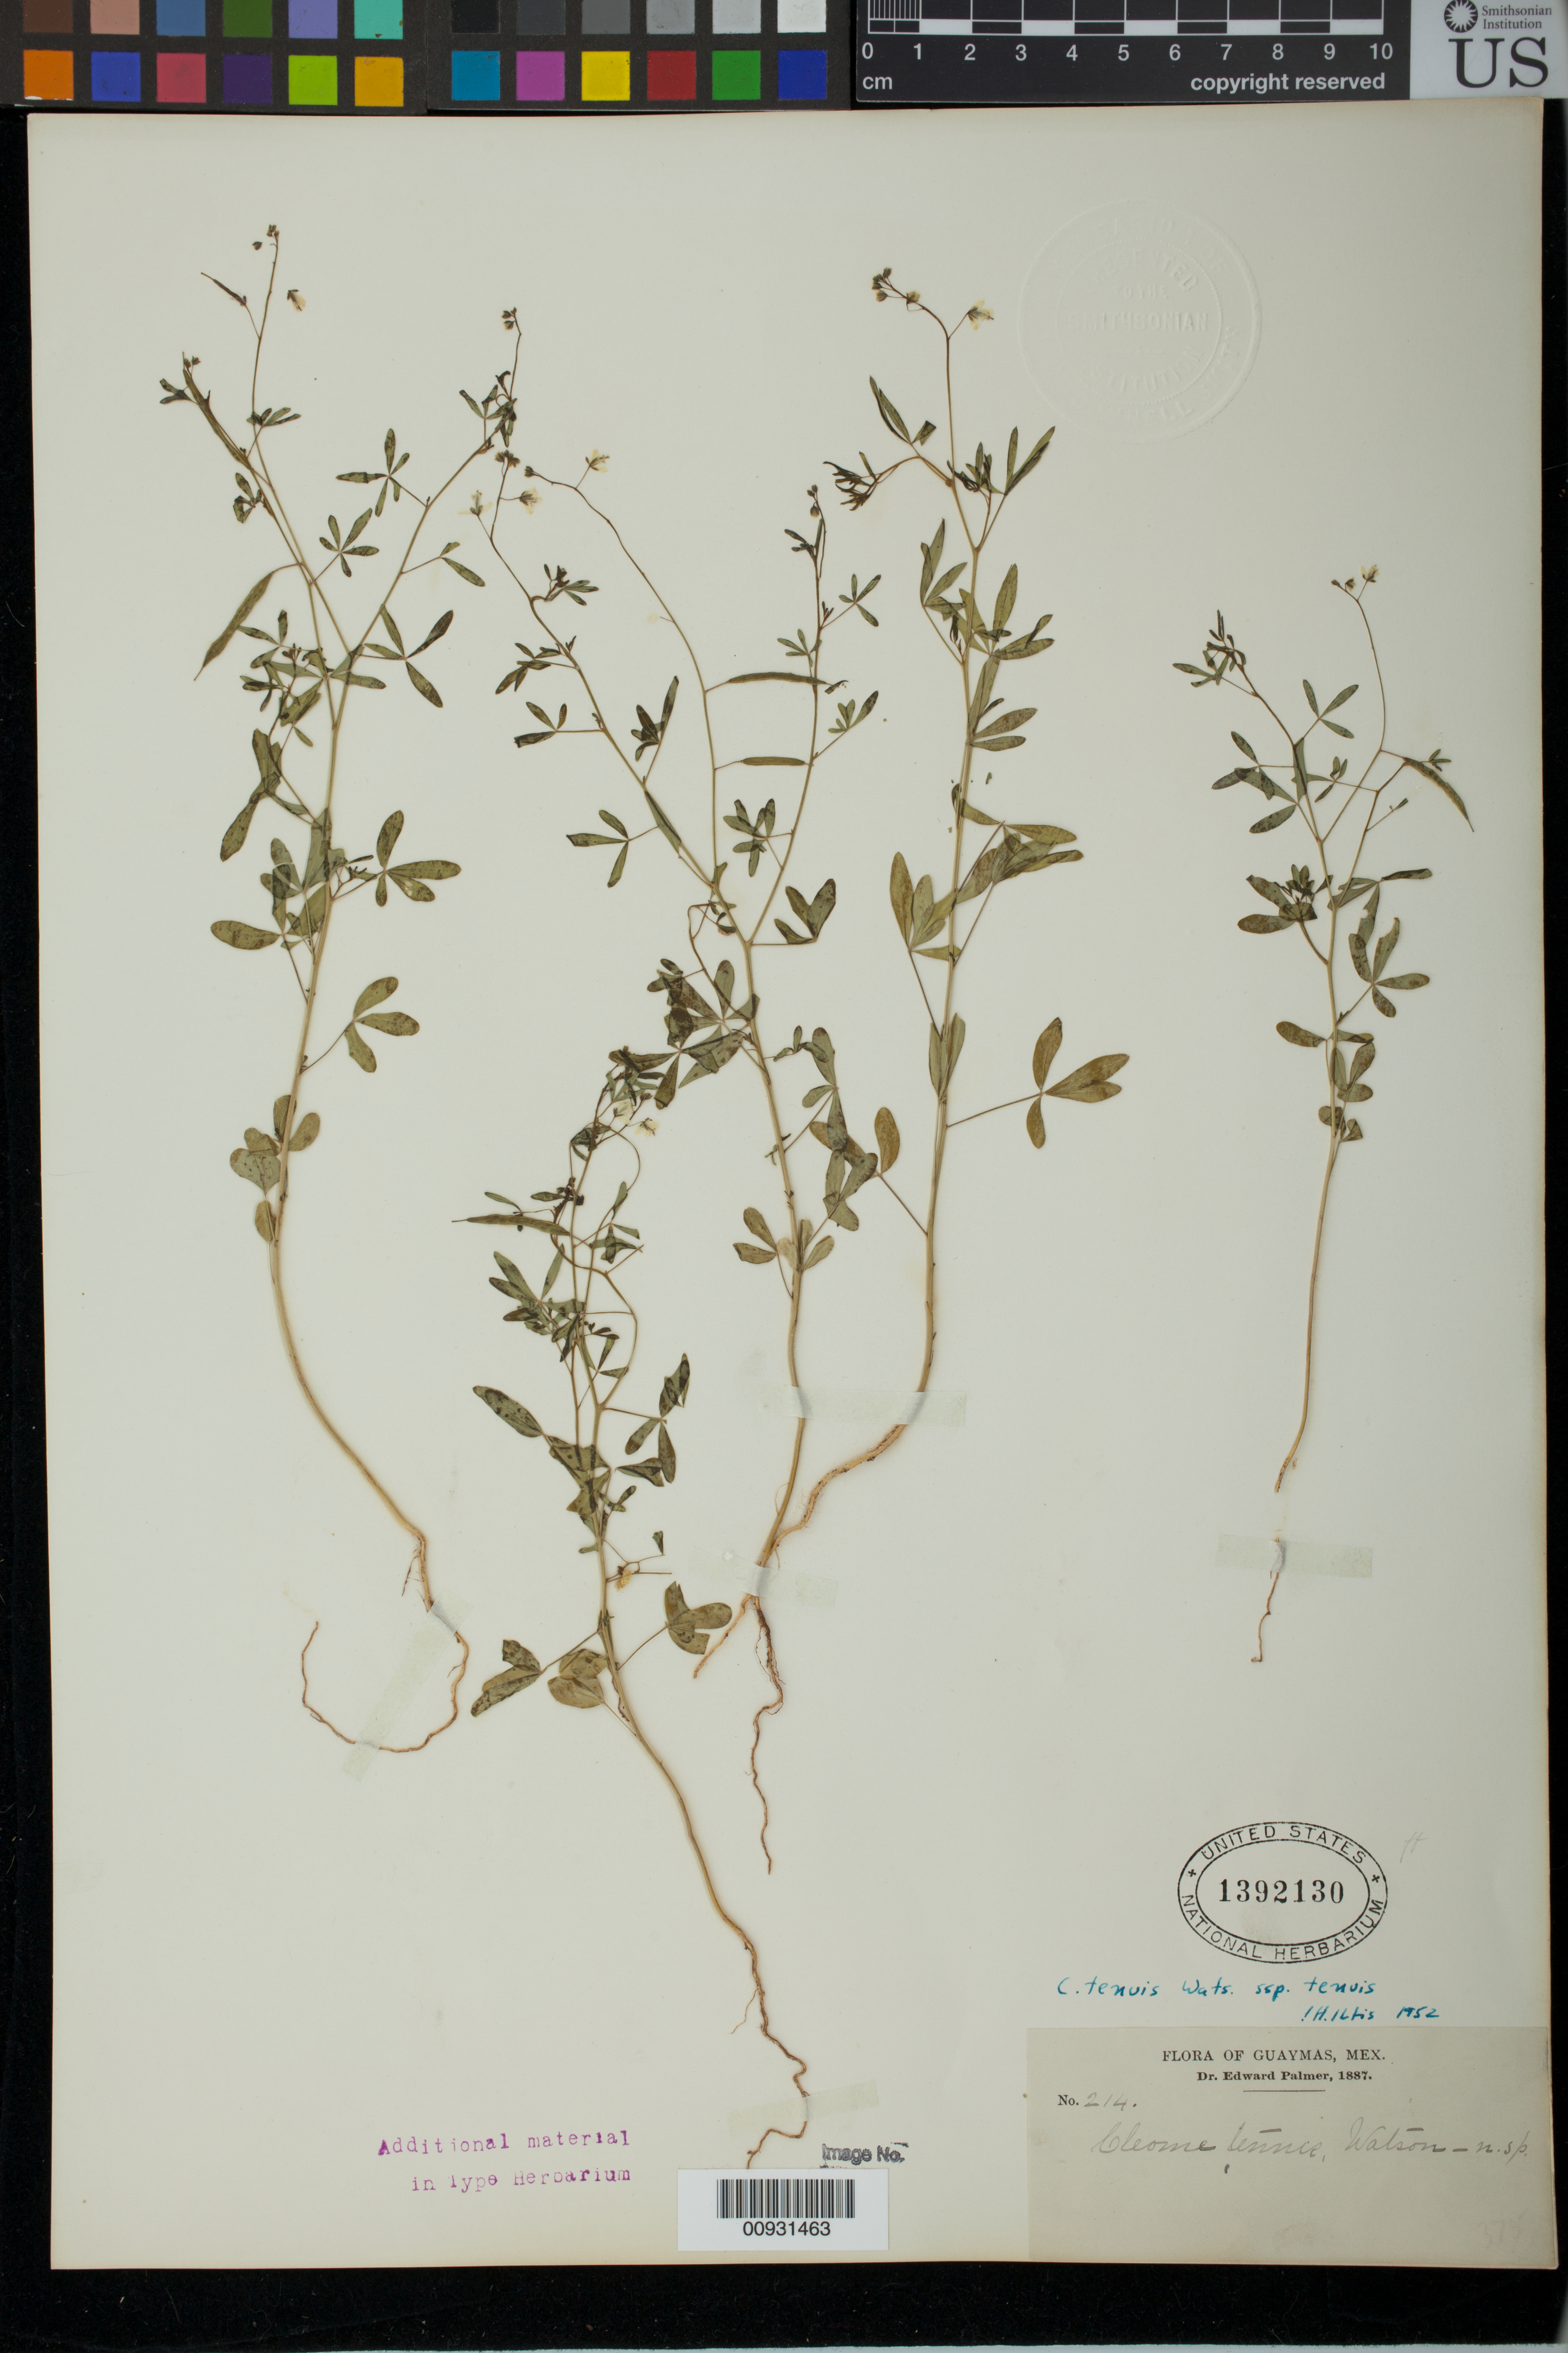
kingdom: Plantae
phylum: Tracheophyta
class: Magnoliopsida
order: Brassicales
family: Cleomaceae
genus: Cleome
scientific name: Cleome tenuis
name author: S. Watson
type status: Isotype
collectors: E. Palmer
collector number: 214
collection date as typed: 1887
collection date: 1887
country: Mexico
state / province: Sonora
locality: Guaymas.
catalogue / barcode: US 1392130